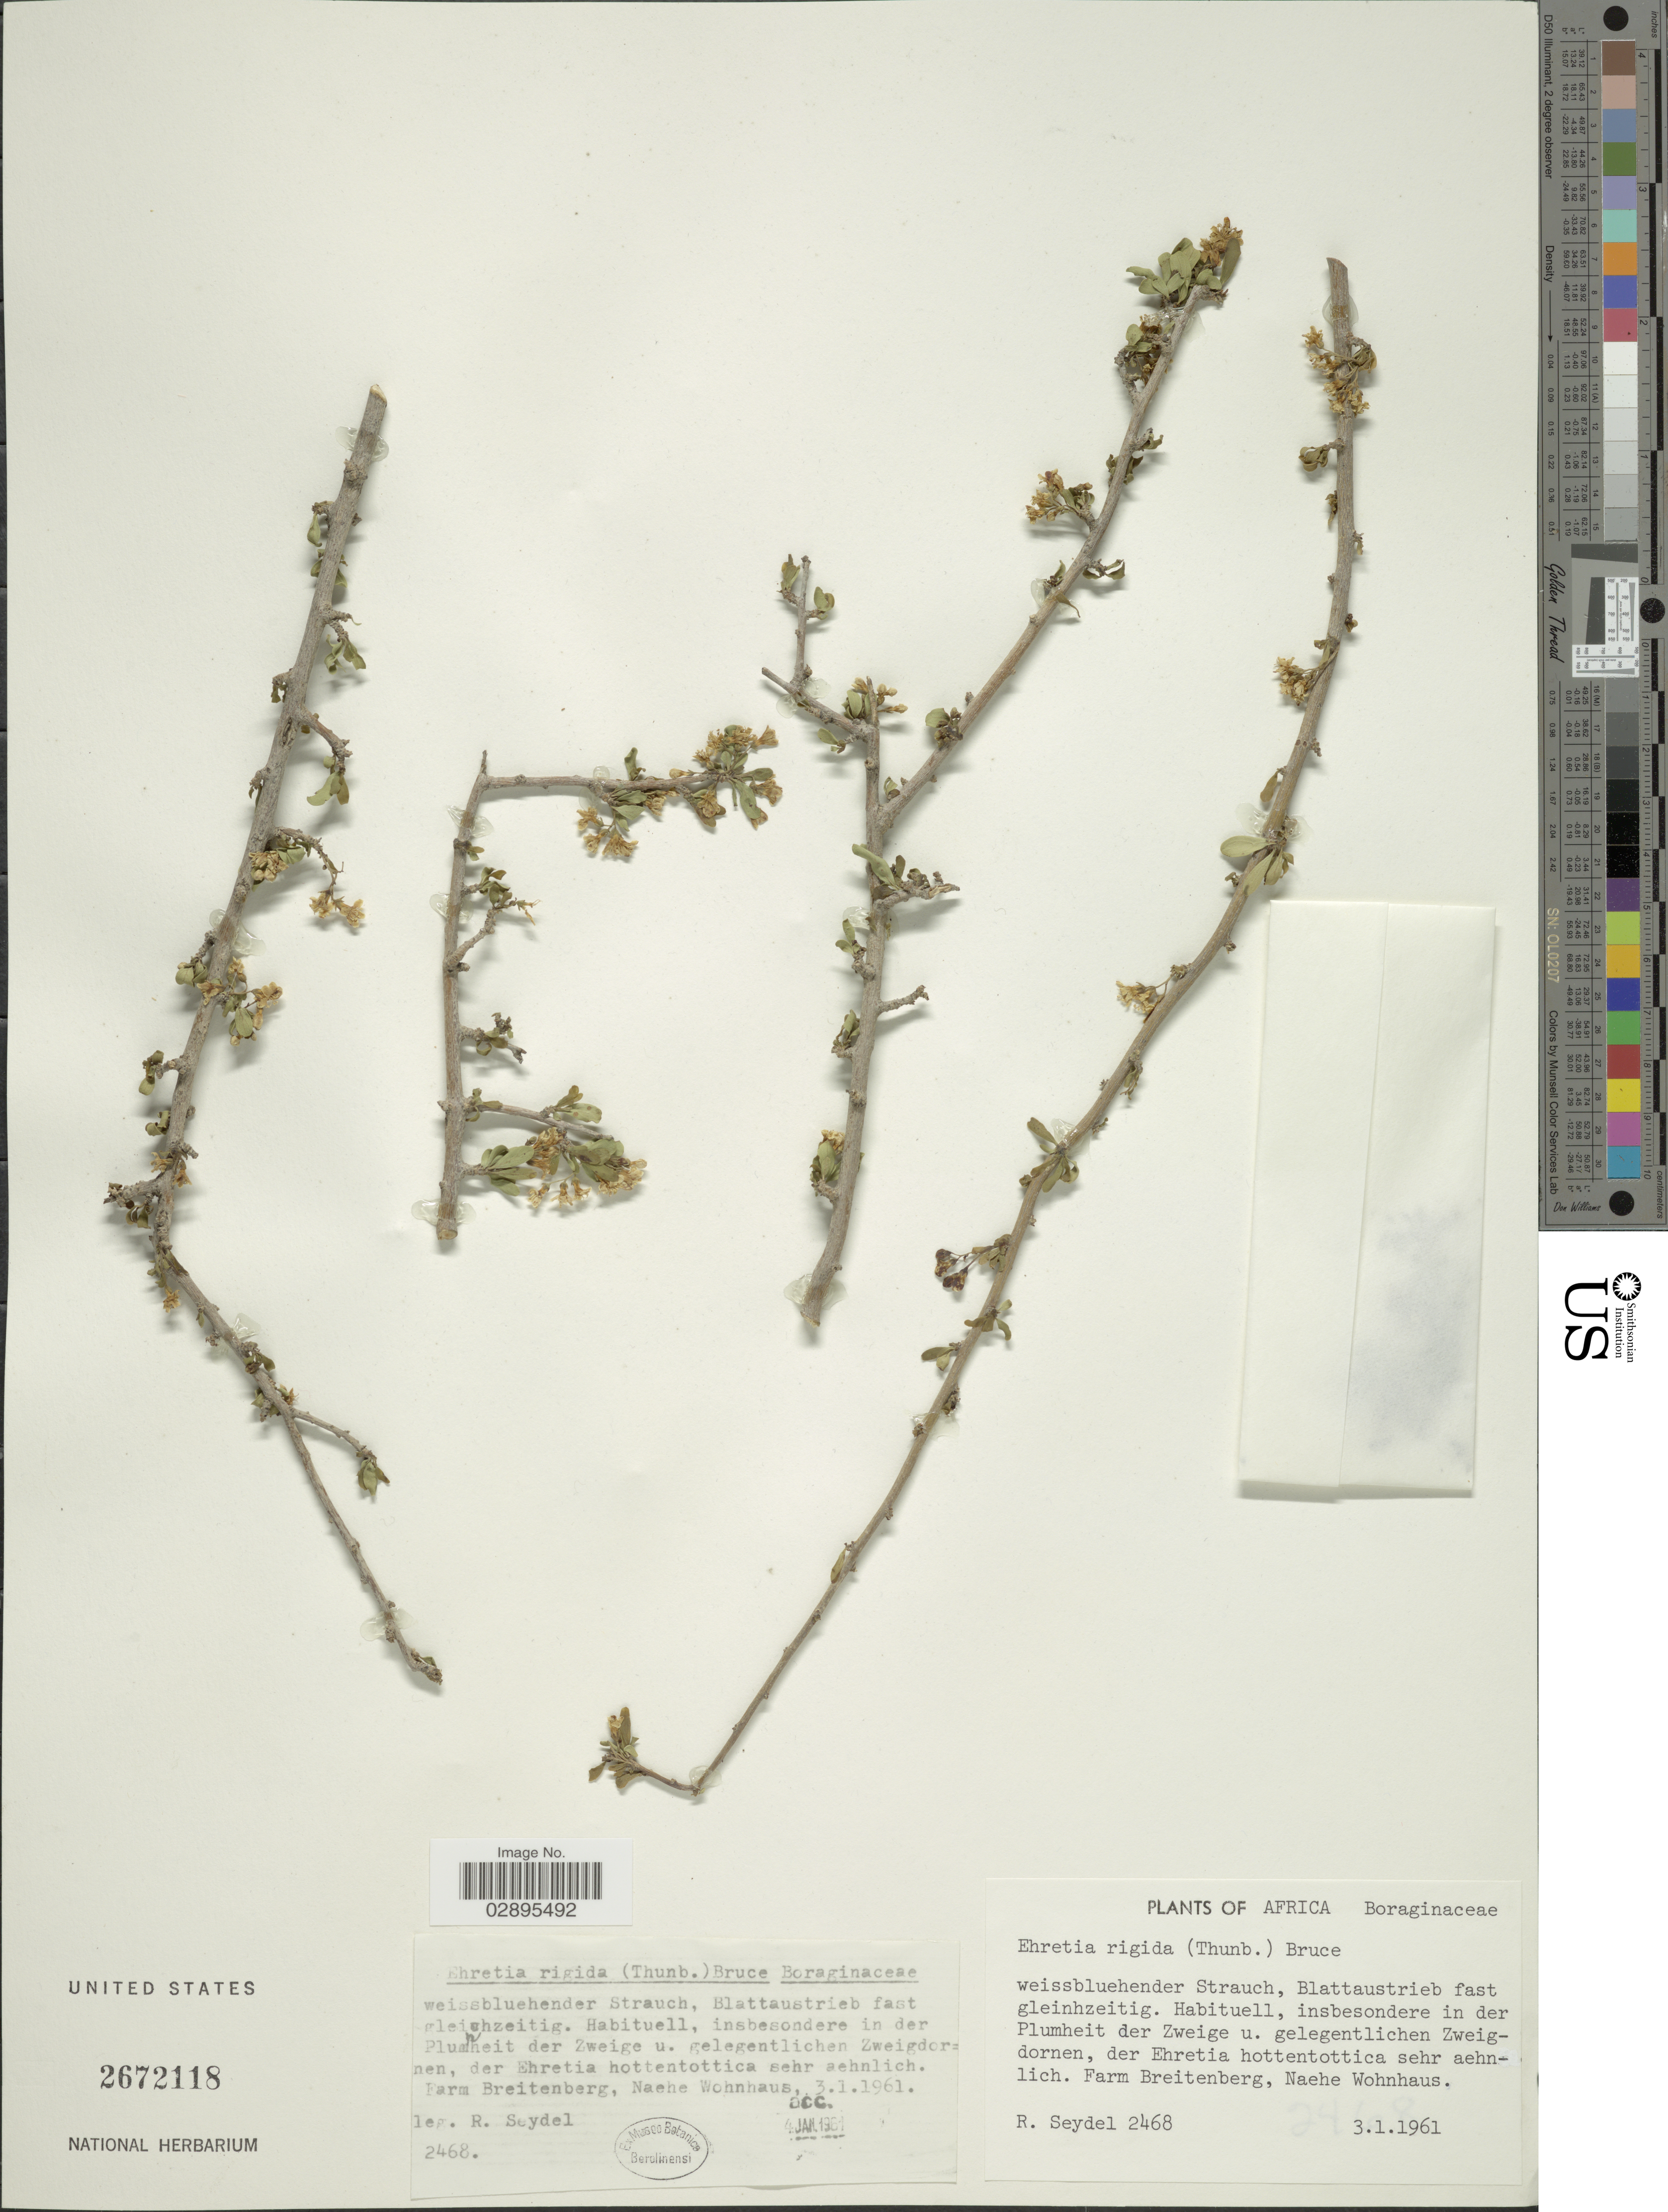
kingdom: Plantae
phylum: Tracheophyta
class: Magnoliopsida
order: Boraginales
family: Ehretiaceae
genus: Ehretia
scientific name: Ehretia rigida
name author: (Thunb.) Druce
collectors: R. Seydel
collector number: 2468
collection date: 1961-03-03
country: Namibia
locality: Africa. Farm Breitenberg, Naehe Wohnhaus.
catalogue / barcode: US 2672118